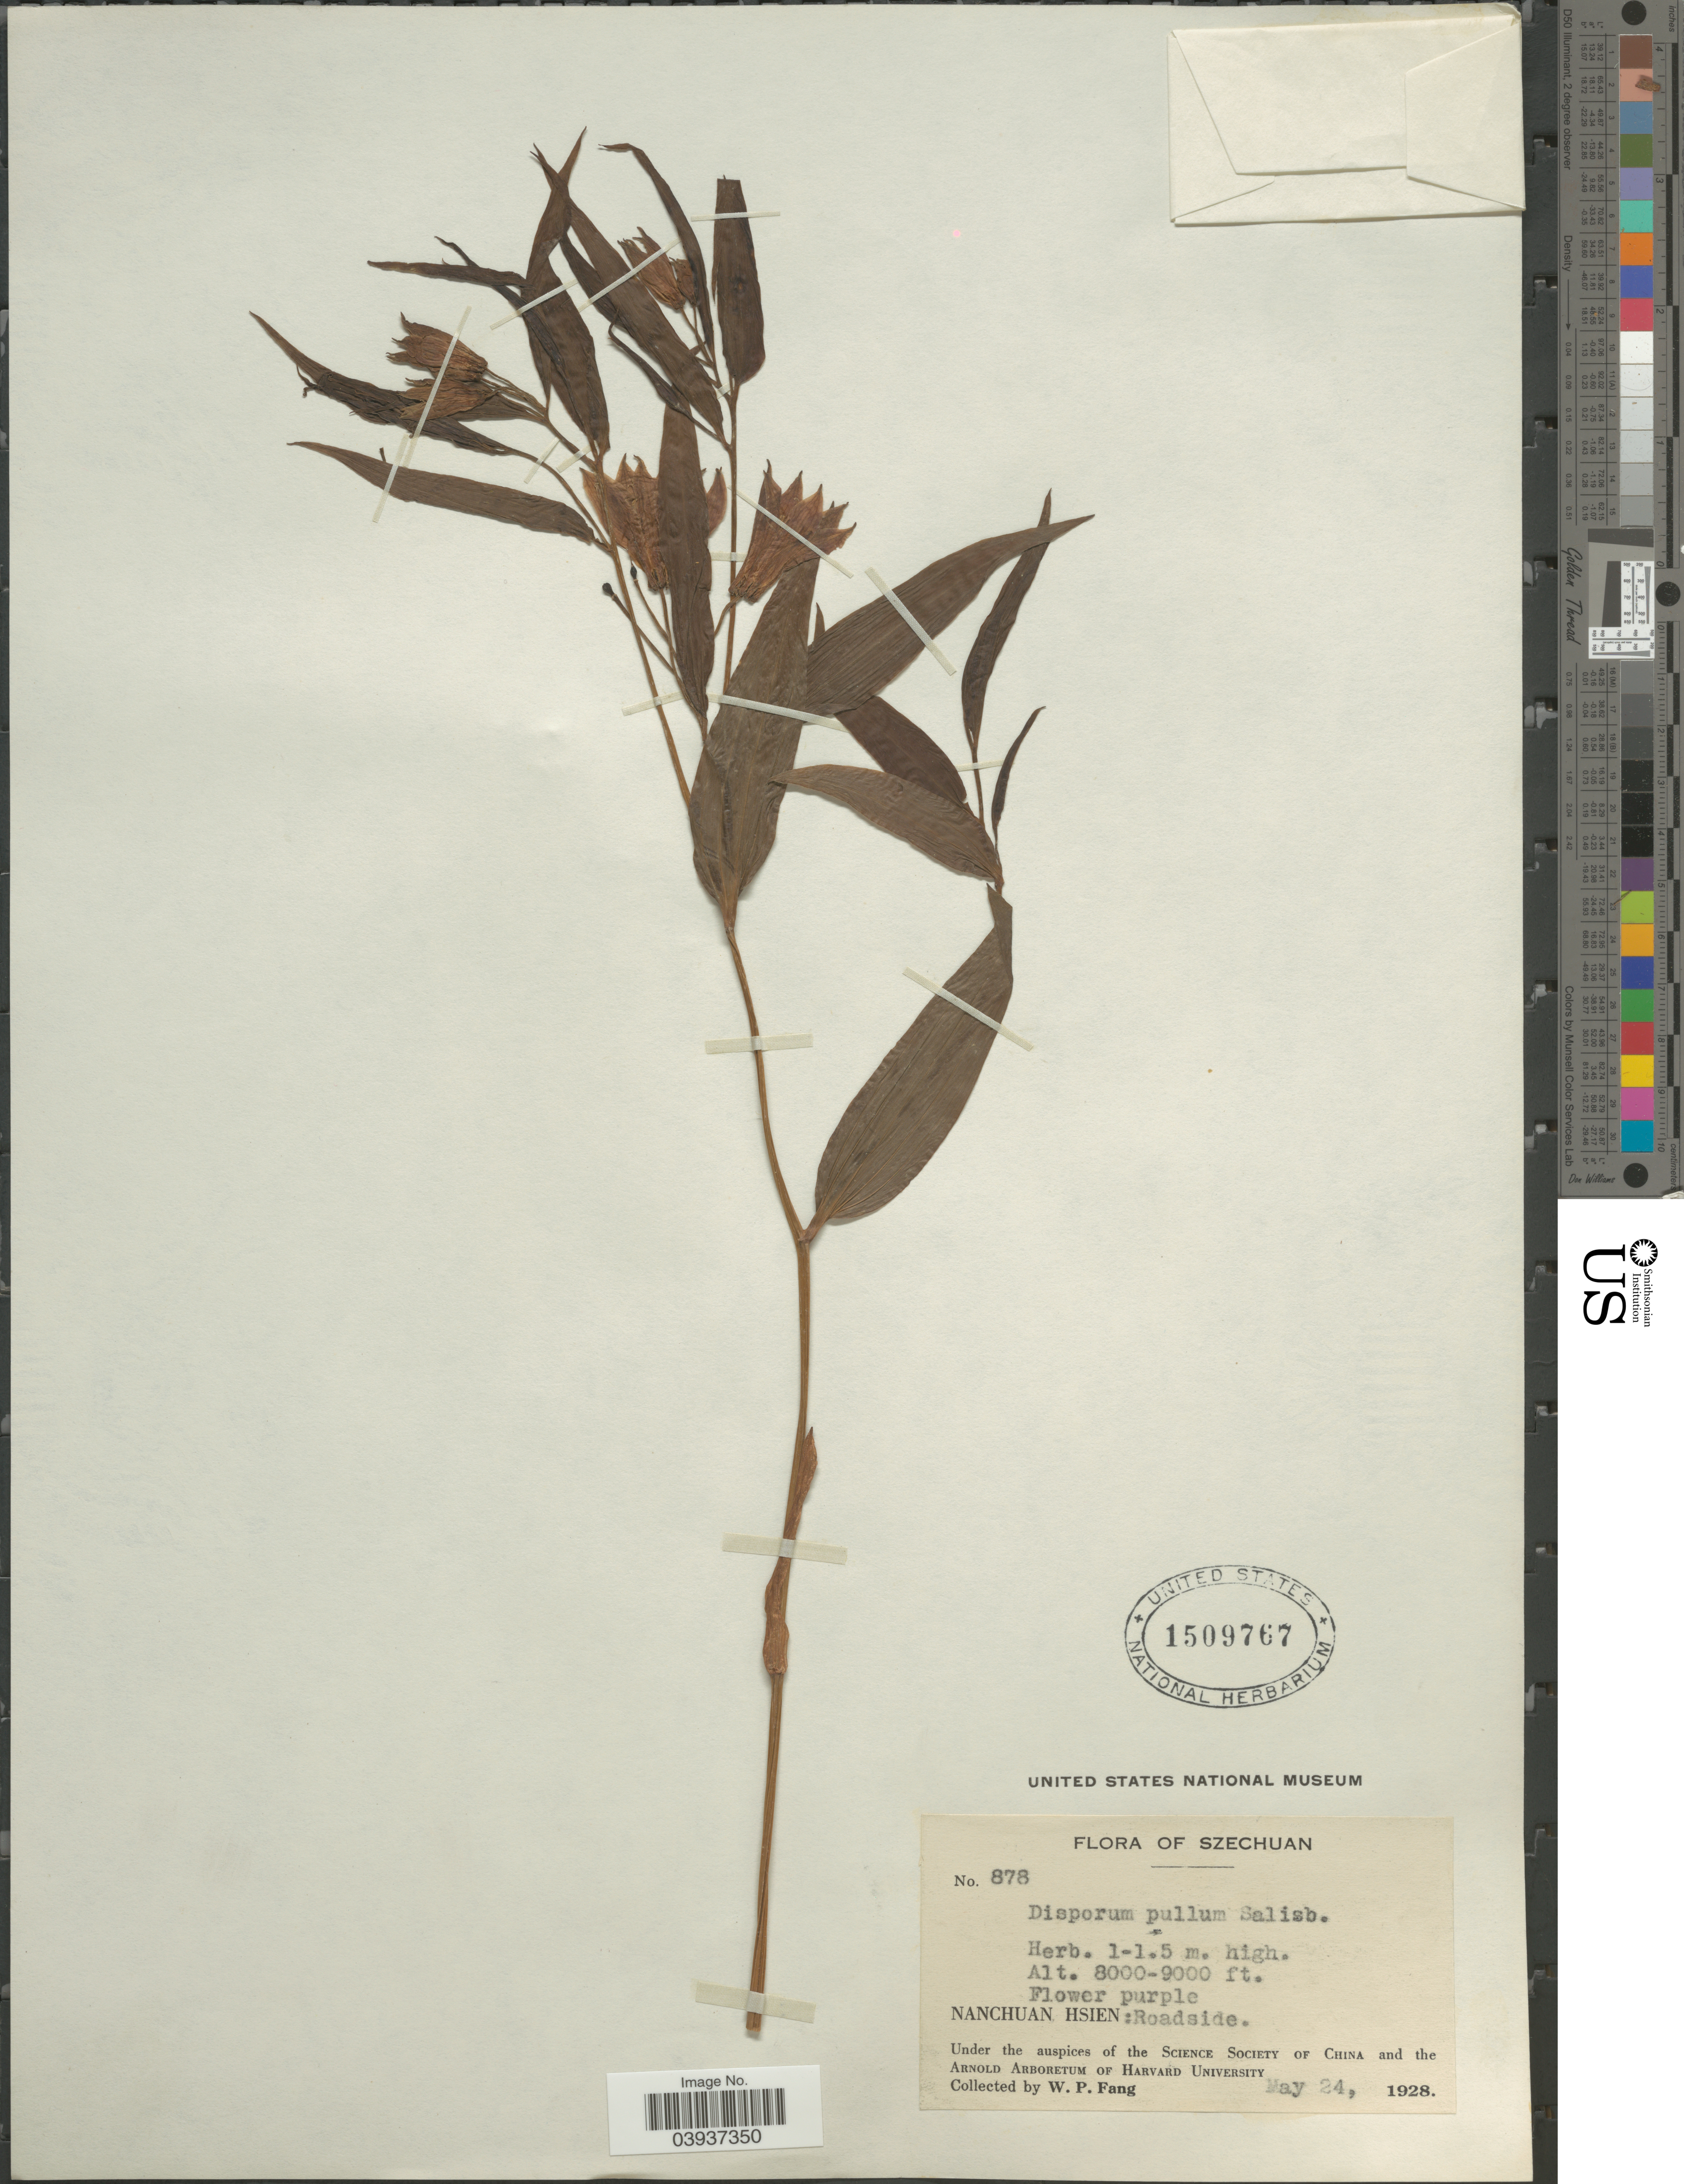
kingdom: Plantae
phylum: Tracheophyta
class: Liliopsida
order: Liliales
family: Colchicaceae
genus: Disporum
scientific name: Disporum pullum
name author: Salisb.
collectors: W. P. Fang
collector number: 878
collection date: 1928-05-24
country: China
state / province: Sichuan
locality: Szechuan. Nanchuan Hsien: Roadside.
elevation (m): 2438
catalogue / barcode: US 1509767